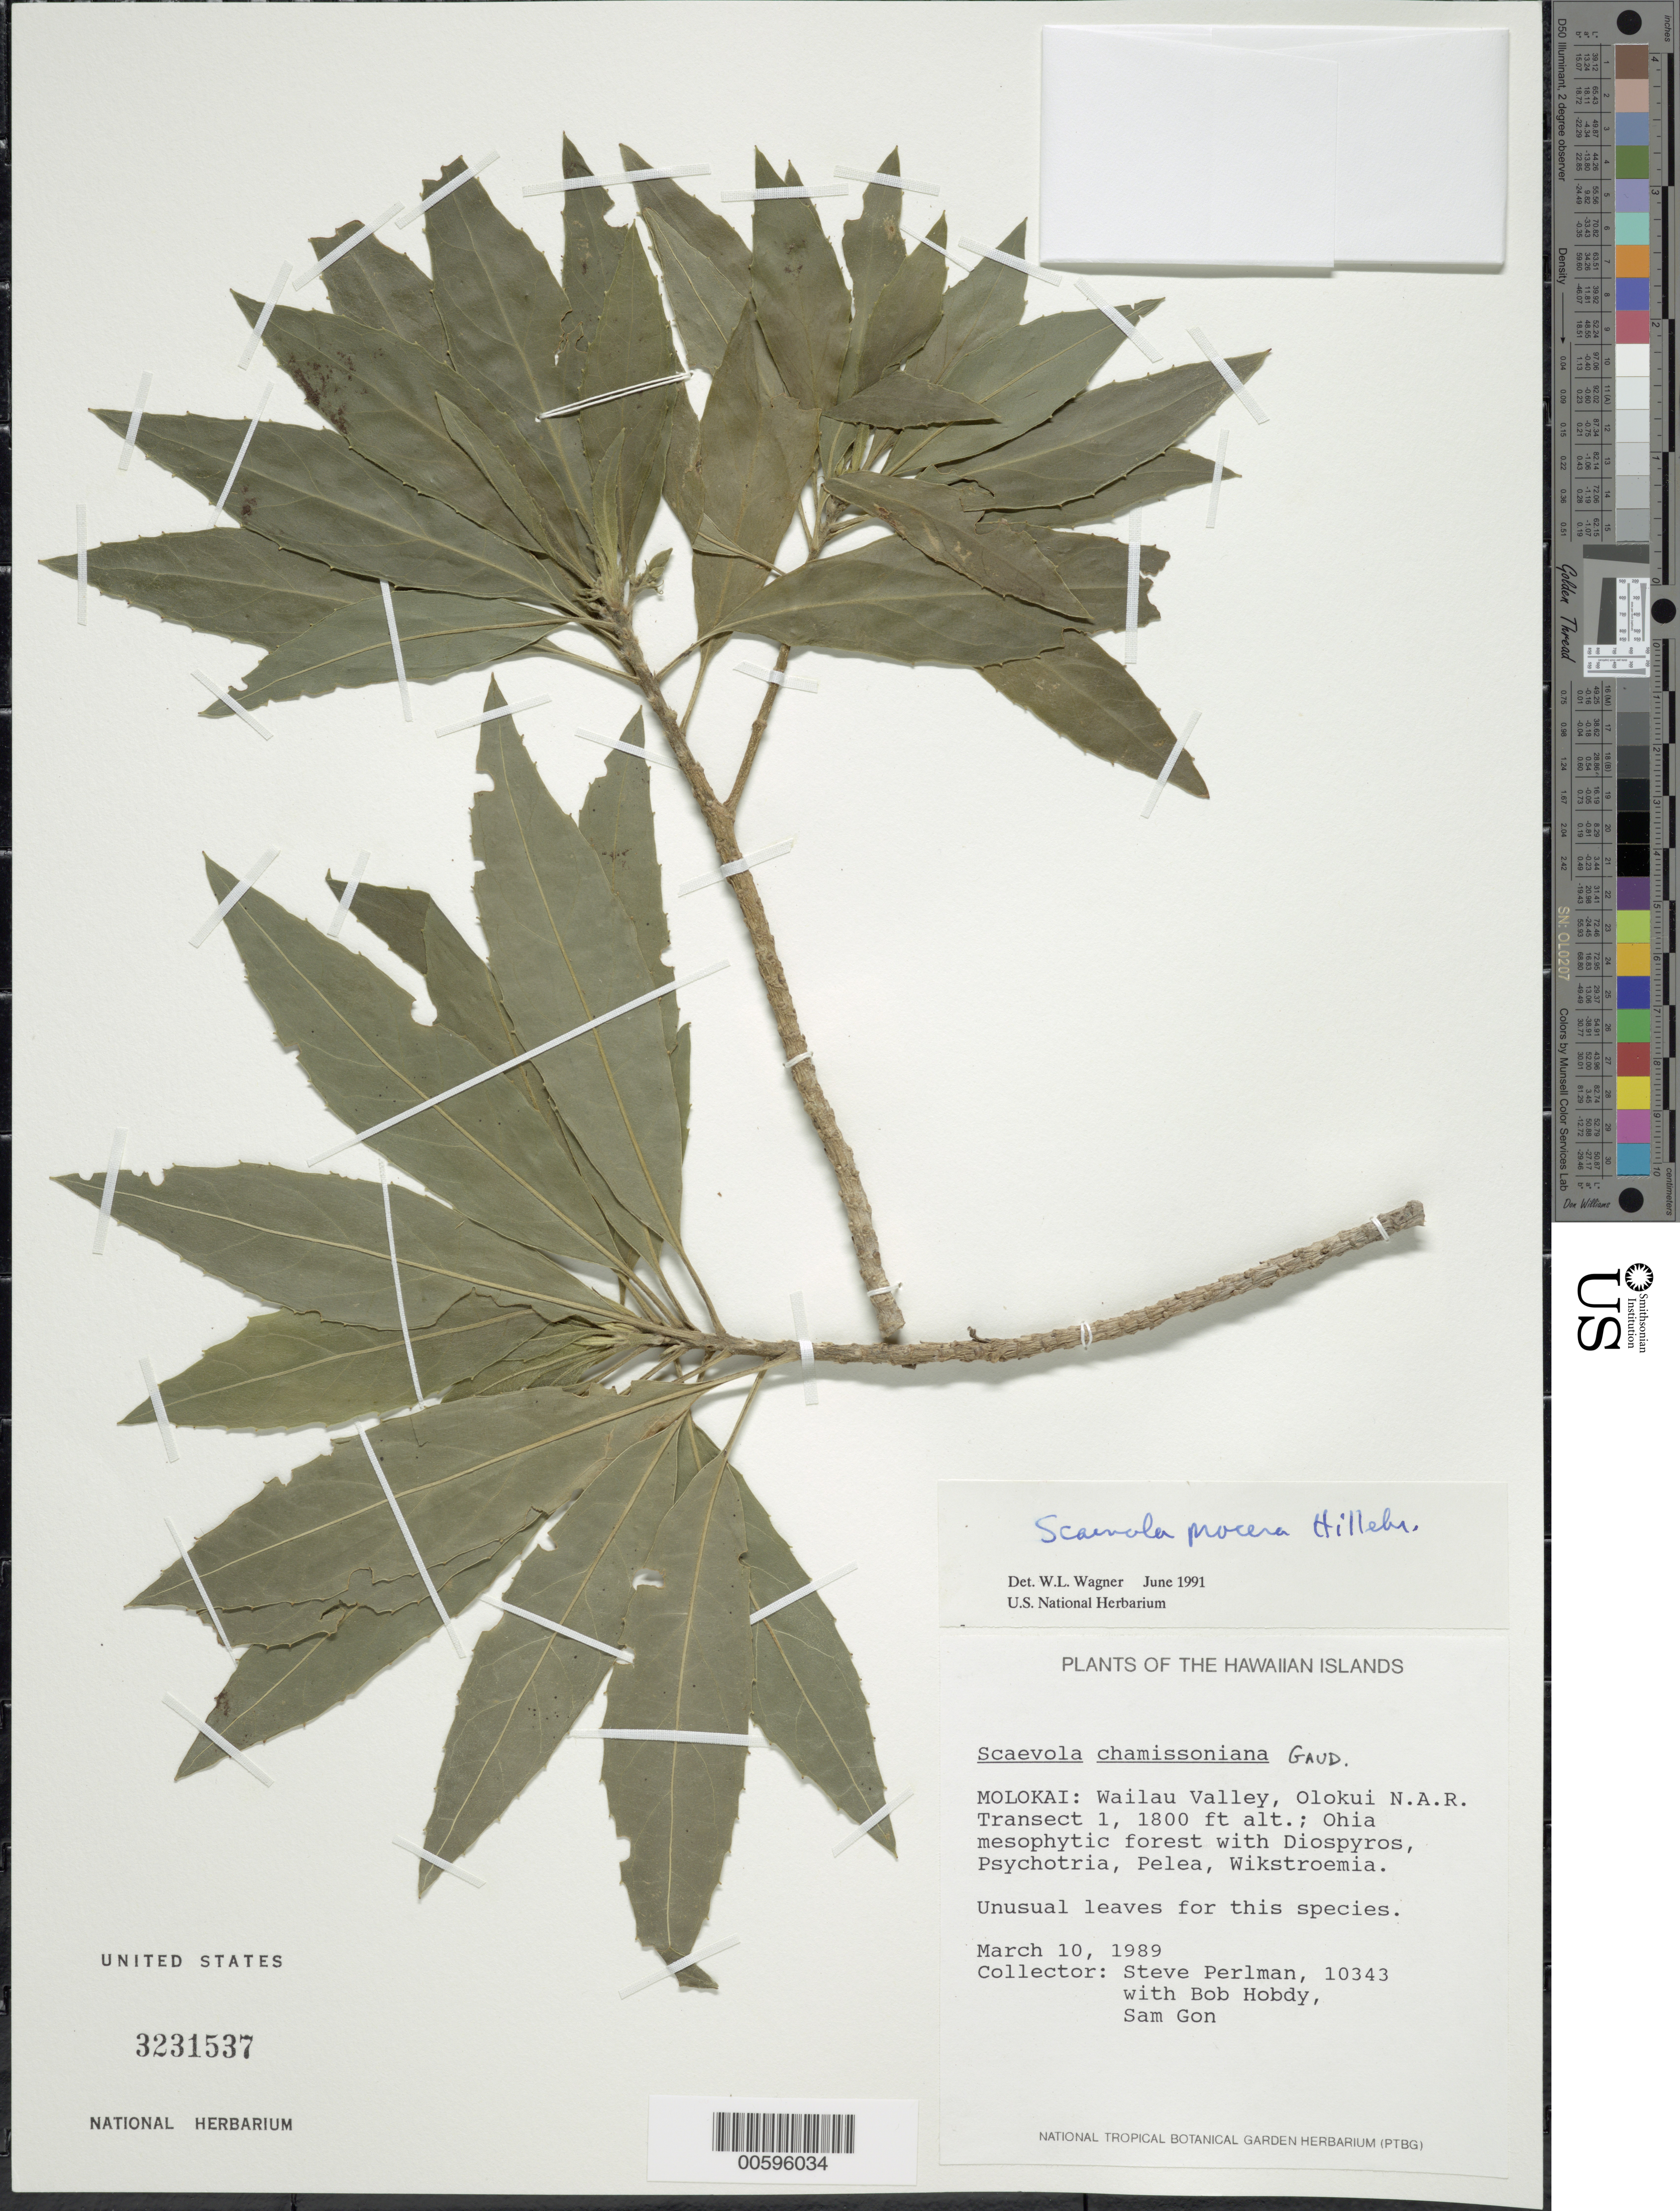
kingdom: Plantae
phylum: Tracheophyta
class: Magnoliopsida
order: Asterales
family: Goodeniaceae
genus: Scaevola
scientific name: Scaevola procera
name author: Hillebr.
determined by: Wagner, W. L., (BOT), Smithsonian Institution - National Museum of Natural History (UNITED STATES)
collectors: S. P. Perlman, B. Hobdy & S. Gon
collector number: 10343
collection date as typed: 10 Mar 1989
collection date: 1989-03-10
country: United States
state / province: Hawaii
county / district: Maui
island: Moloka'i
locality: Wailau Valley, Olokui N.A.R. Transect 1.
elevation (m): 549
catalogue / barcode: US 3231537